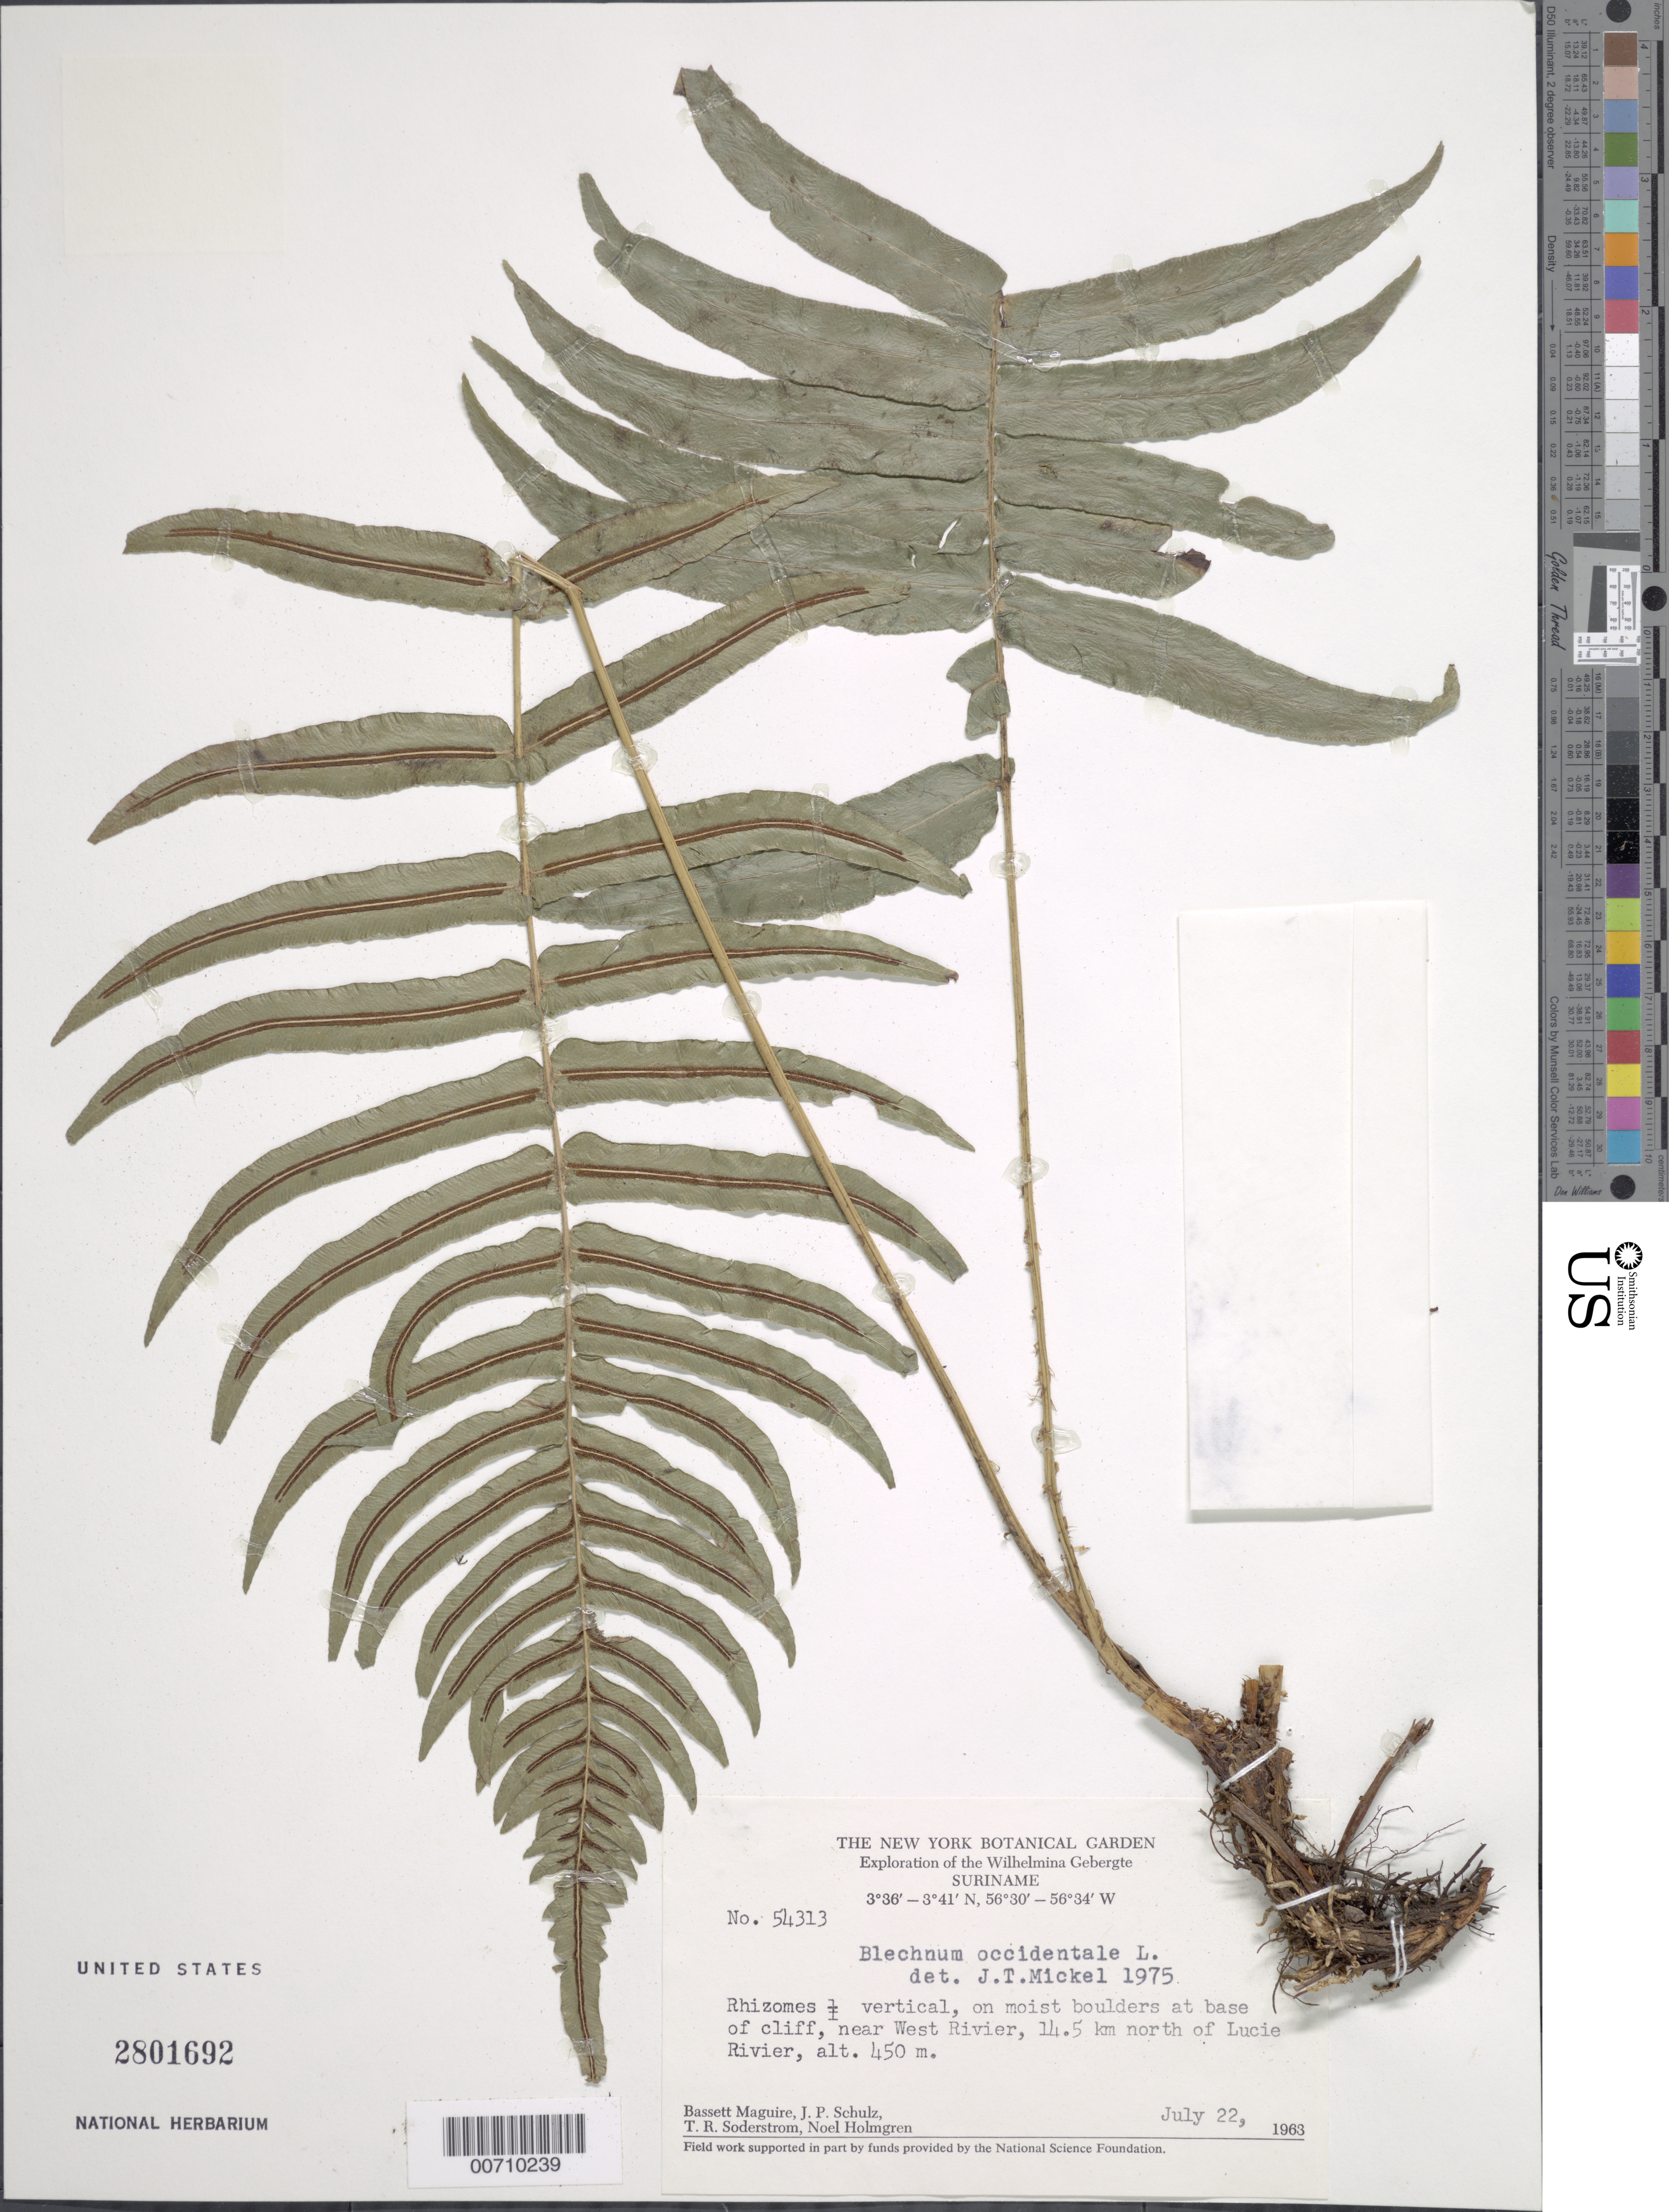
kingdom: Plantae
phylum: Tracheophyta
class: Polypodiopsida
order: Polypodiales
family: Blechnaceae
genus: Blechnum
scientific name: Blechnum occidentale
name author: L.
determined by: Mickel, J. T., (NY), New York Botanical Garden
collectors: B. Maguire, J. P. Schulz, T. R. Soderstrom & N. H. Holmgren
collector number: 54313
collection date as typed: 22-Jul-63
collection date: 1963-07-22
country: Suriname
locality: Wilhelminagebergte (Wilhelmina Mts.), West River, 14.5 km N of Lucie R.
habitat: Moist boulders at base of cliff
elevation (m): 450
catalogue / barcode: US 2801692